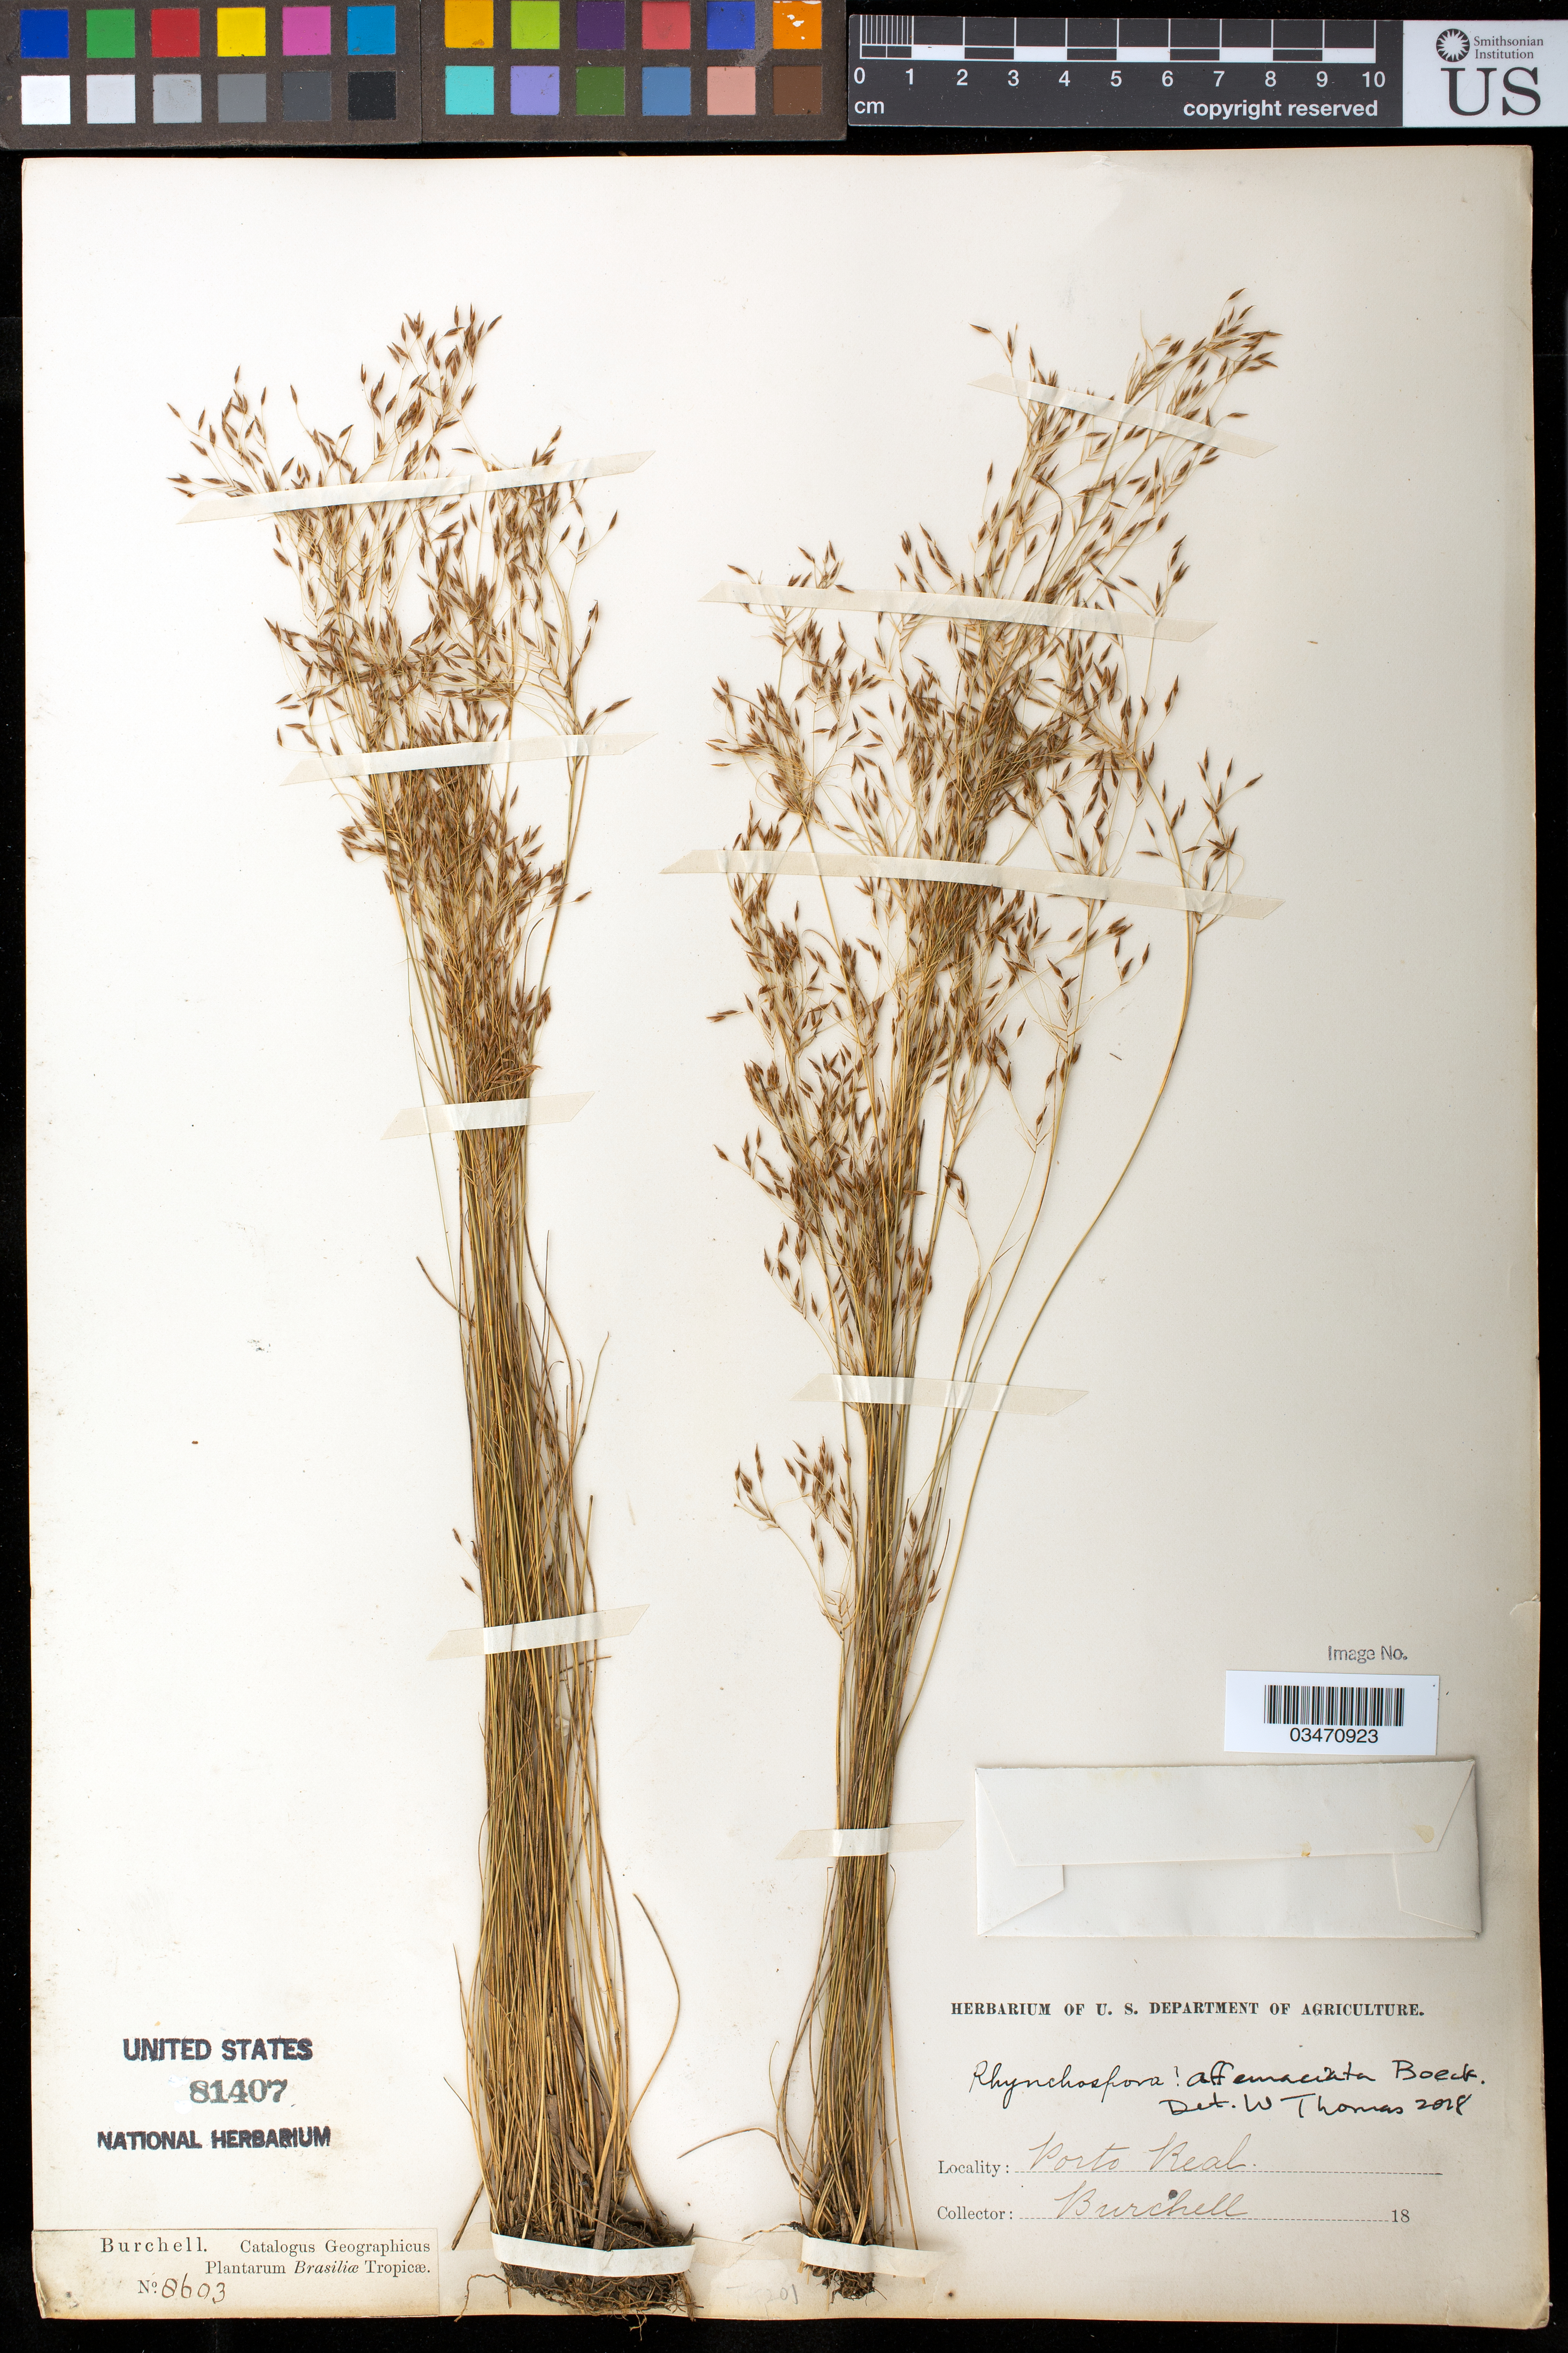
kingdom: Plantae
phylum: Tracheophyta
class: Liliopsida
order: Poales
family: Cyperaceae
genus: Rhynchospora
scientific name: Rhynchospora emaciata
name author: (Nees) Boeckeler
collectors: -- Burchell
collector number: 8603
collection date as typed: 18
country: Brazil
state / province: Rio de Janeiro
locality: Porto Real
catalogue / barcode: US 81407